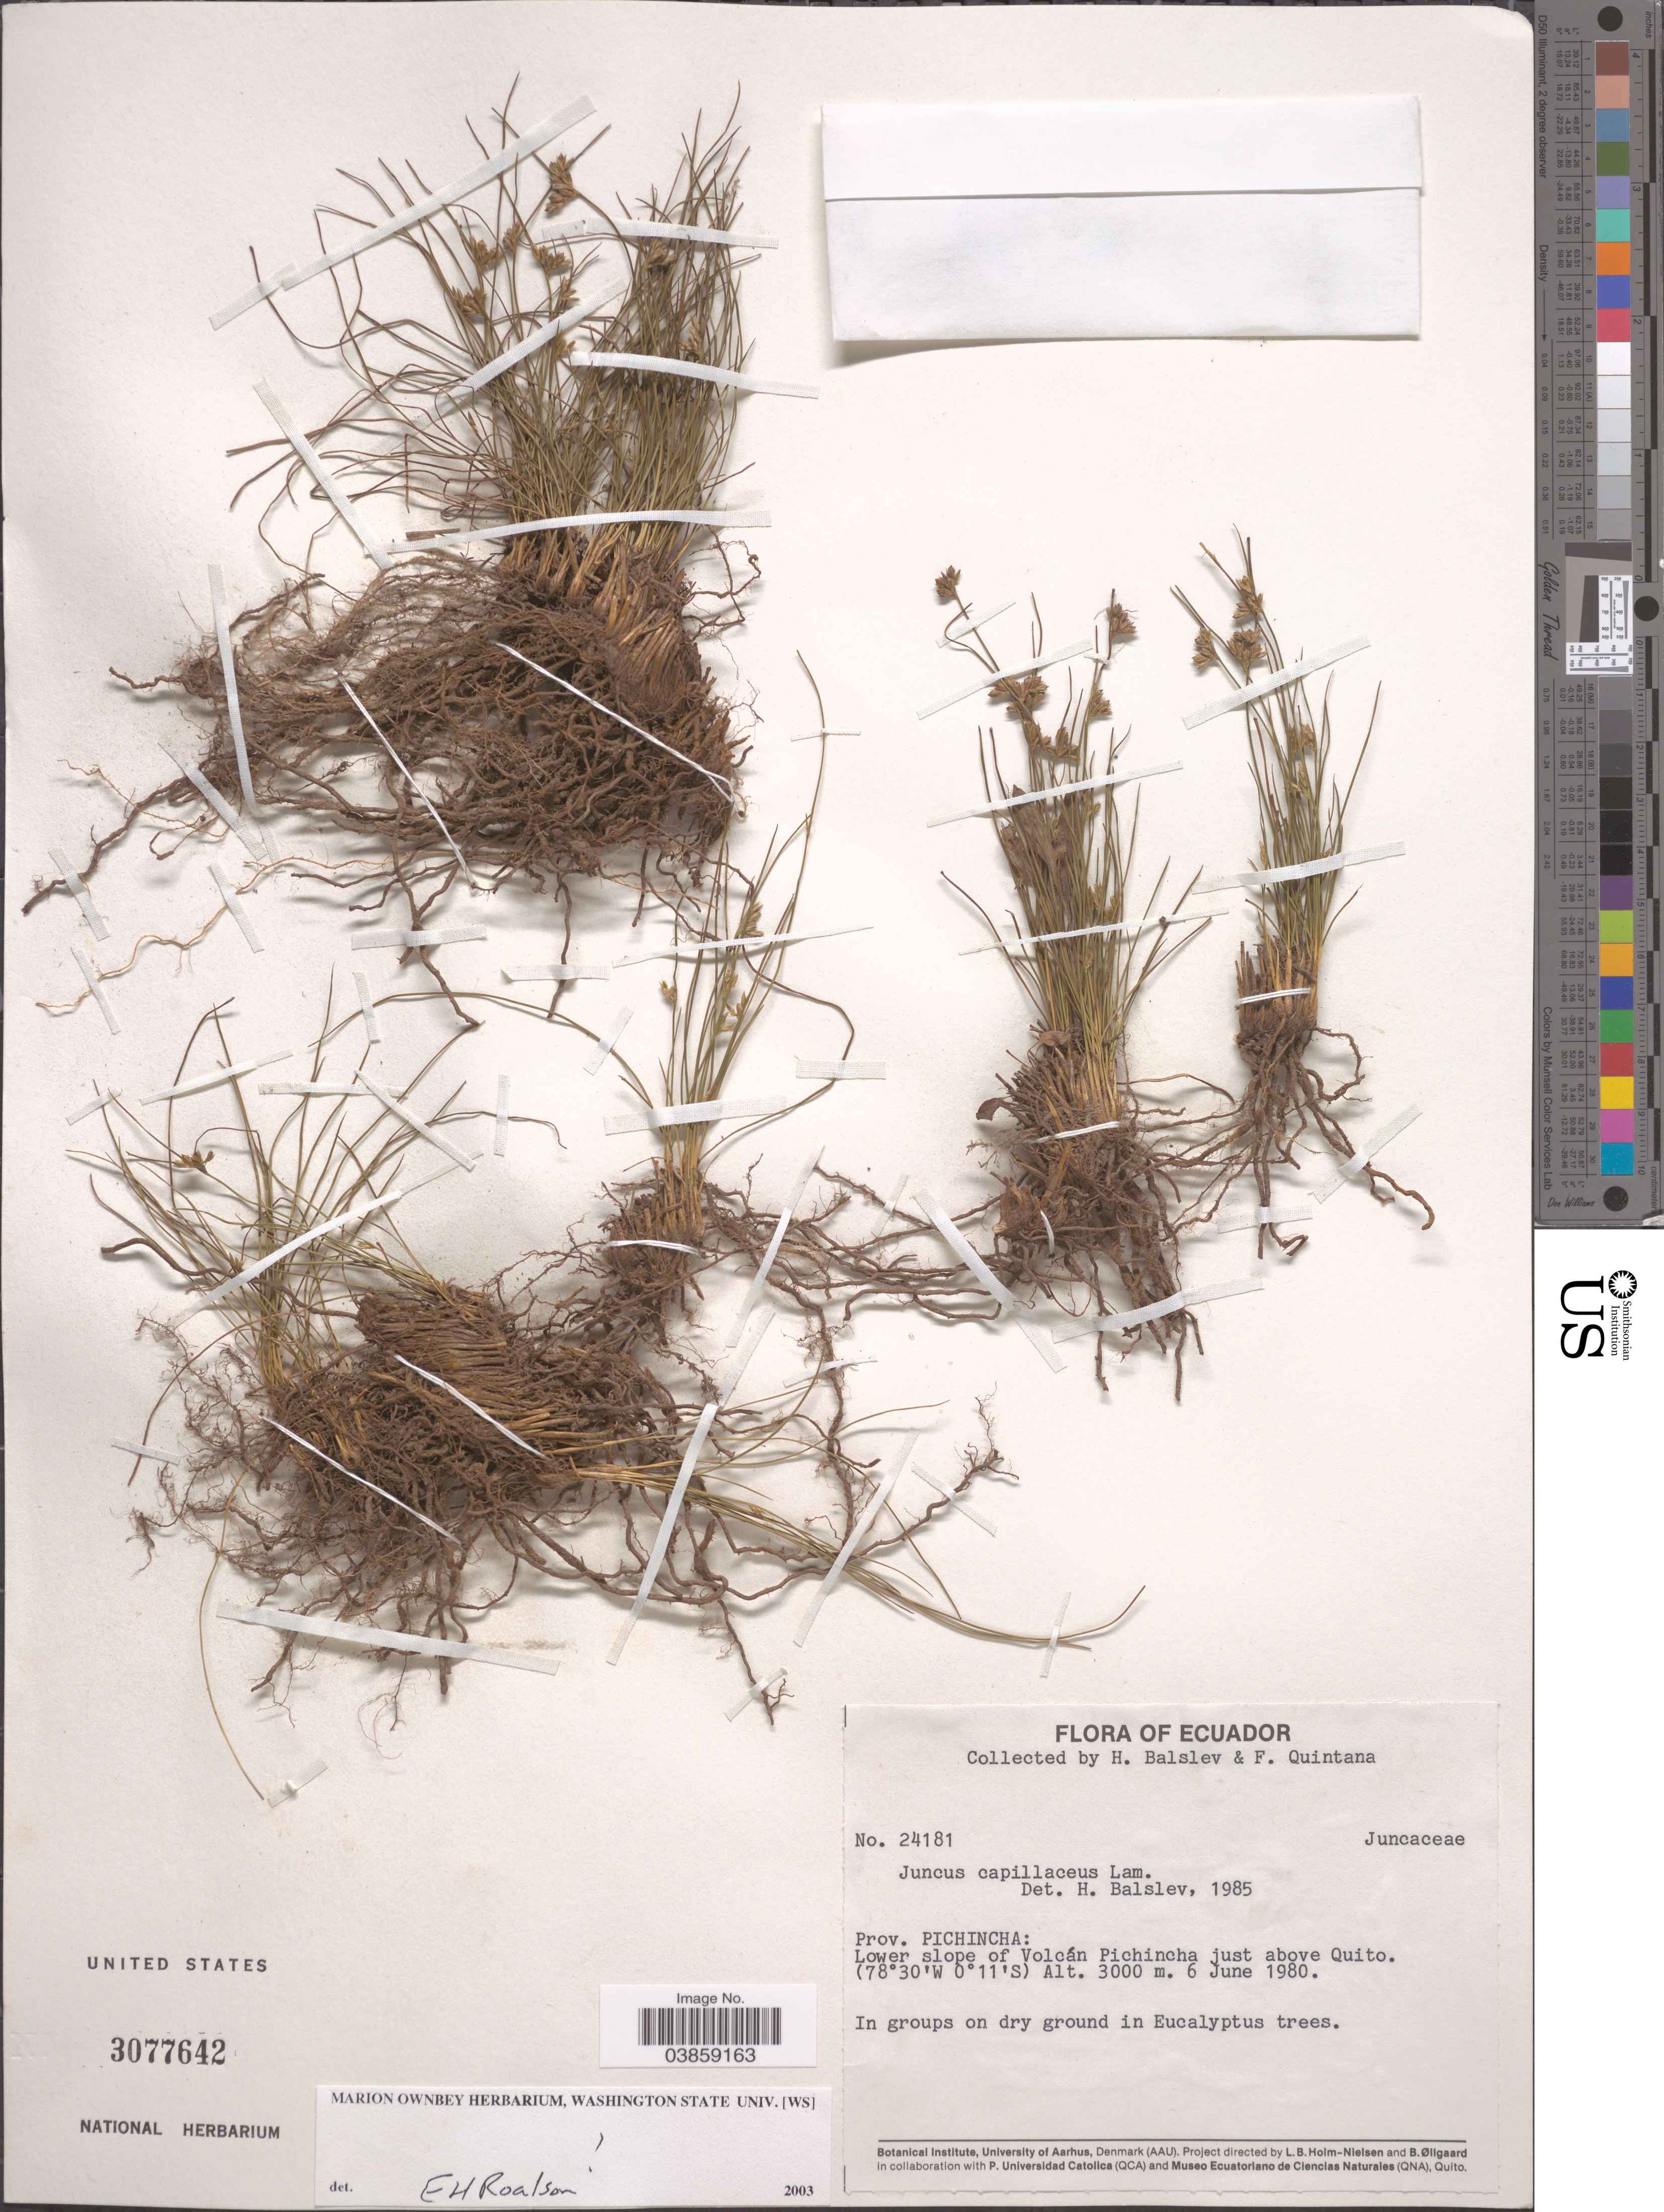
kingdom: Plantae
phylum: Tracheophyta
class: Liliopsida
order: Poales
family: Juncaceae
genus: Juncus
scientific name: Juncus capillaceus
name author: Lam.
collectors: H. Balslev & F. Quintana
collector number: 24181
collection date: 1980-06-06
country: Ecuador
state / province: Pichincha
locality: Lower slope of Volcán Pichincha just above Quito.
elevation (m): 3000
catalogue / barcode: US 3077642